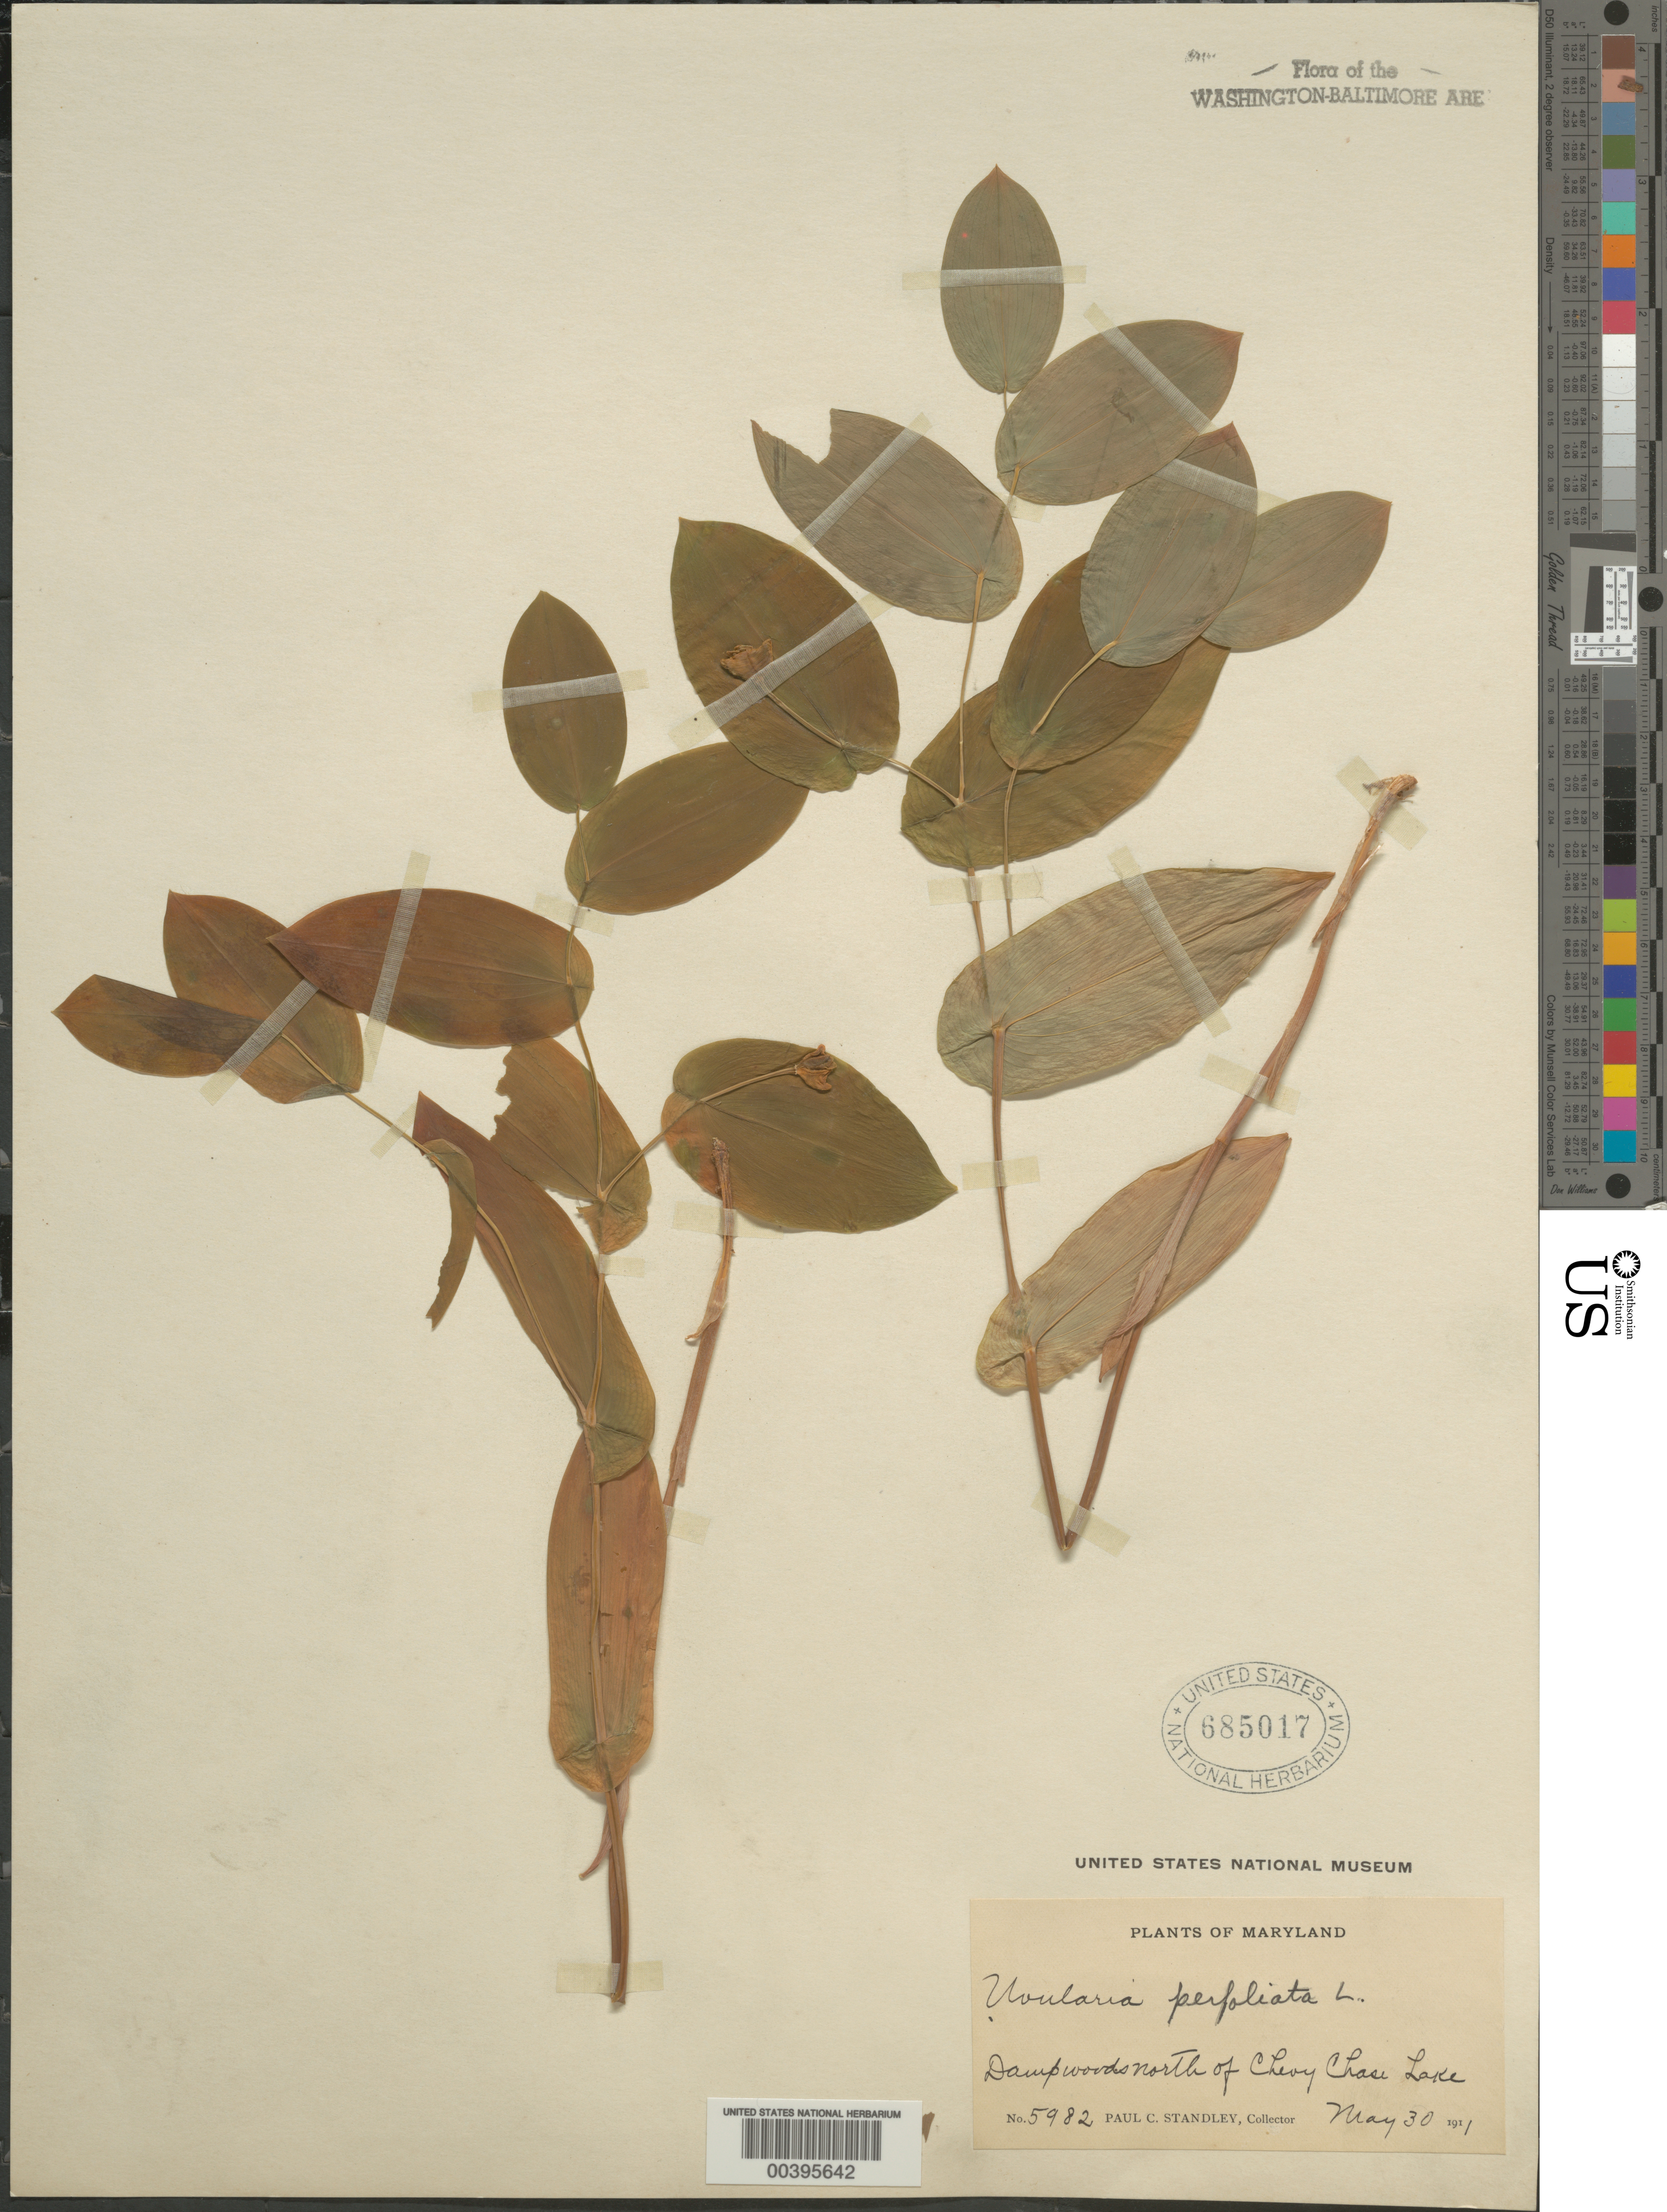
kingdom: Plantae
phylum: Tracheophyta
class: Liliopsida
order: Liliales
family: Colchicaceae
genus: Uvularia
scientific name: Uvularia perfoliata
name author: L.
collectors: P. C. Standley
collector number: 5982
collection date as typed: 30 May 1911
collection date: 1911-05-30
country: United States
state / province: Maryland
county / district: Montgomery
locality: North of Chevy Chase Lake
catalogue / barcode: US 685017